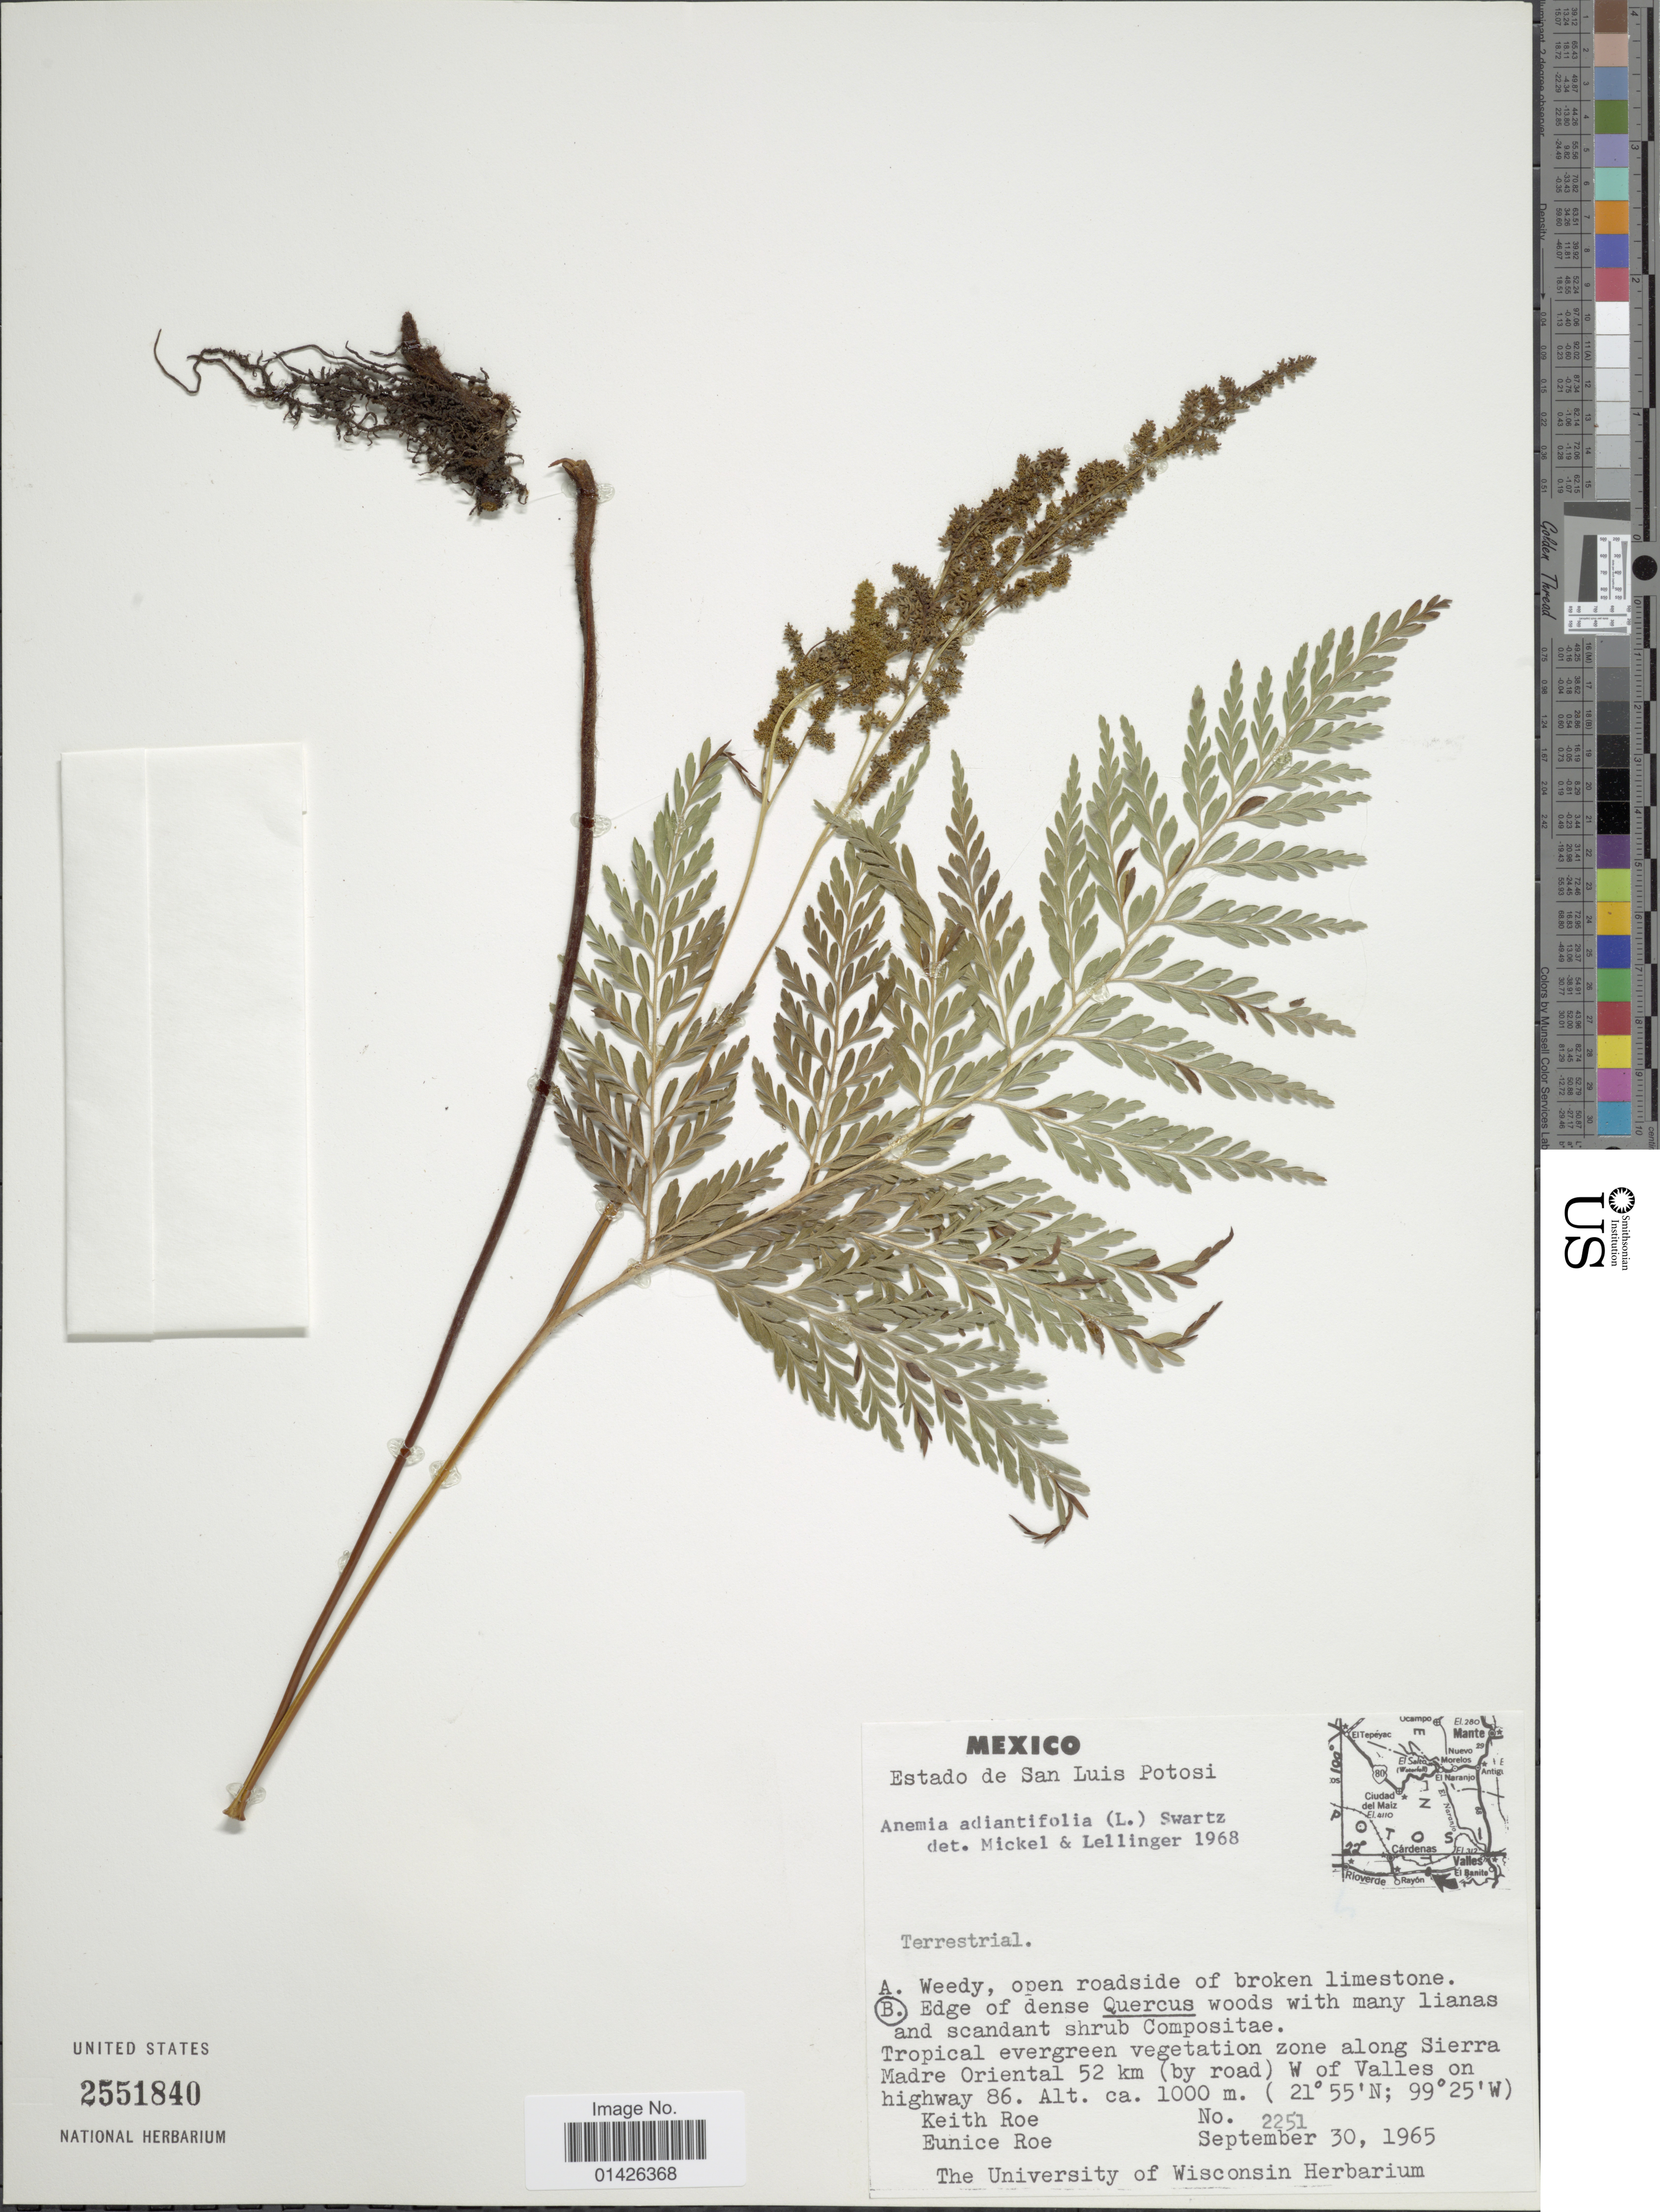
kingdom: Plantae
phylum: Tracheophyta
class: Polypodiopsida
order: Schizaeales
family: Anemiaceae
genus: Anemia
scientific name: Anemia adiantifolia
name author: (L.) Sw.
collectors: K. Roe & E. Roe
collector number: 2251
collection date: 1965-09-30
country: Mexico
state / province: San Luis Potosí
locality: Along Sierra Madre Oriental 52 km (by road) W of Valles on highway 86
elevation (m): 1000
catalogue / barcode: US 2551840